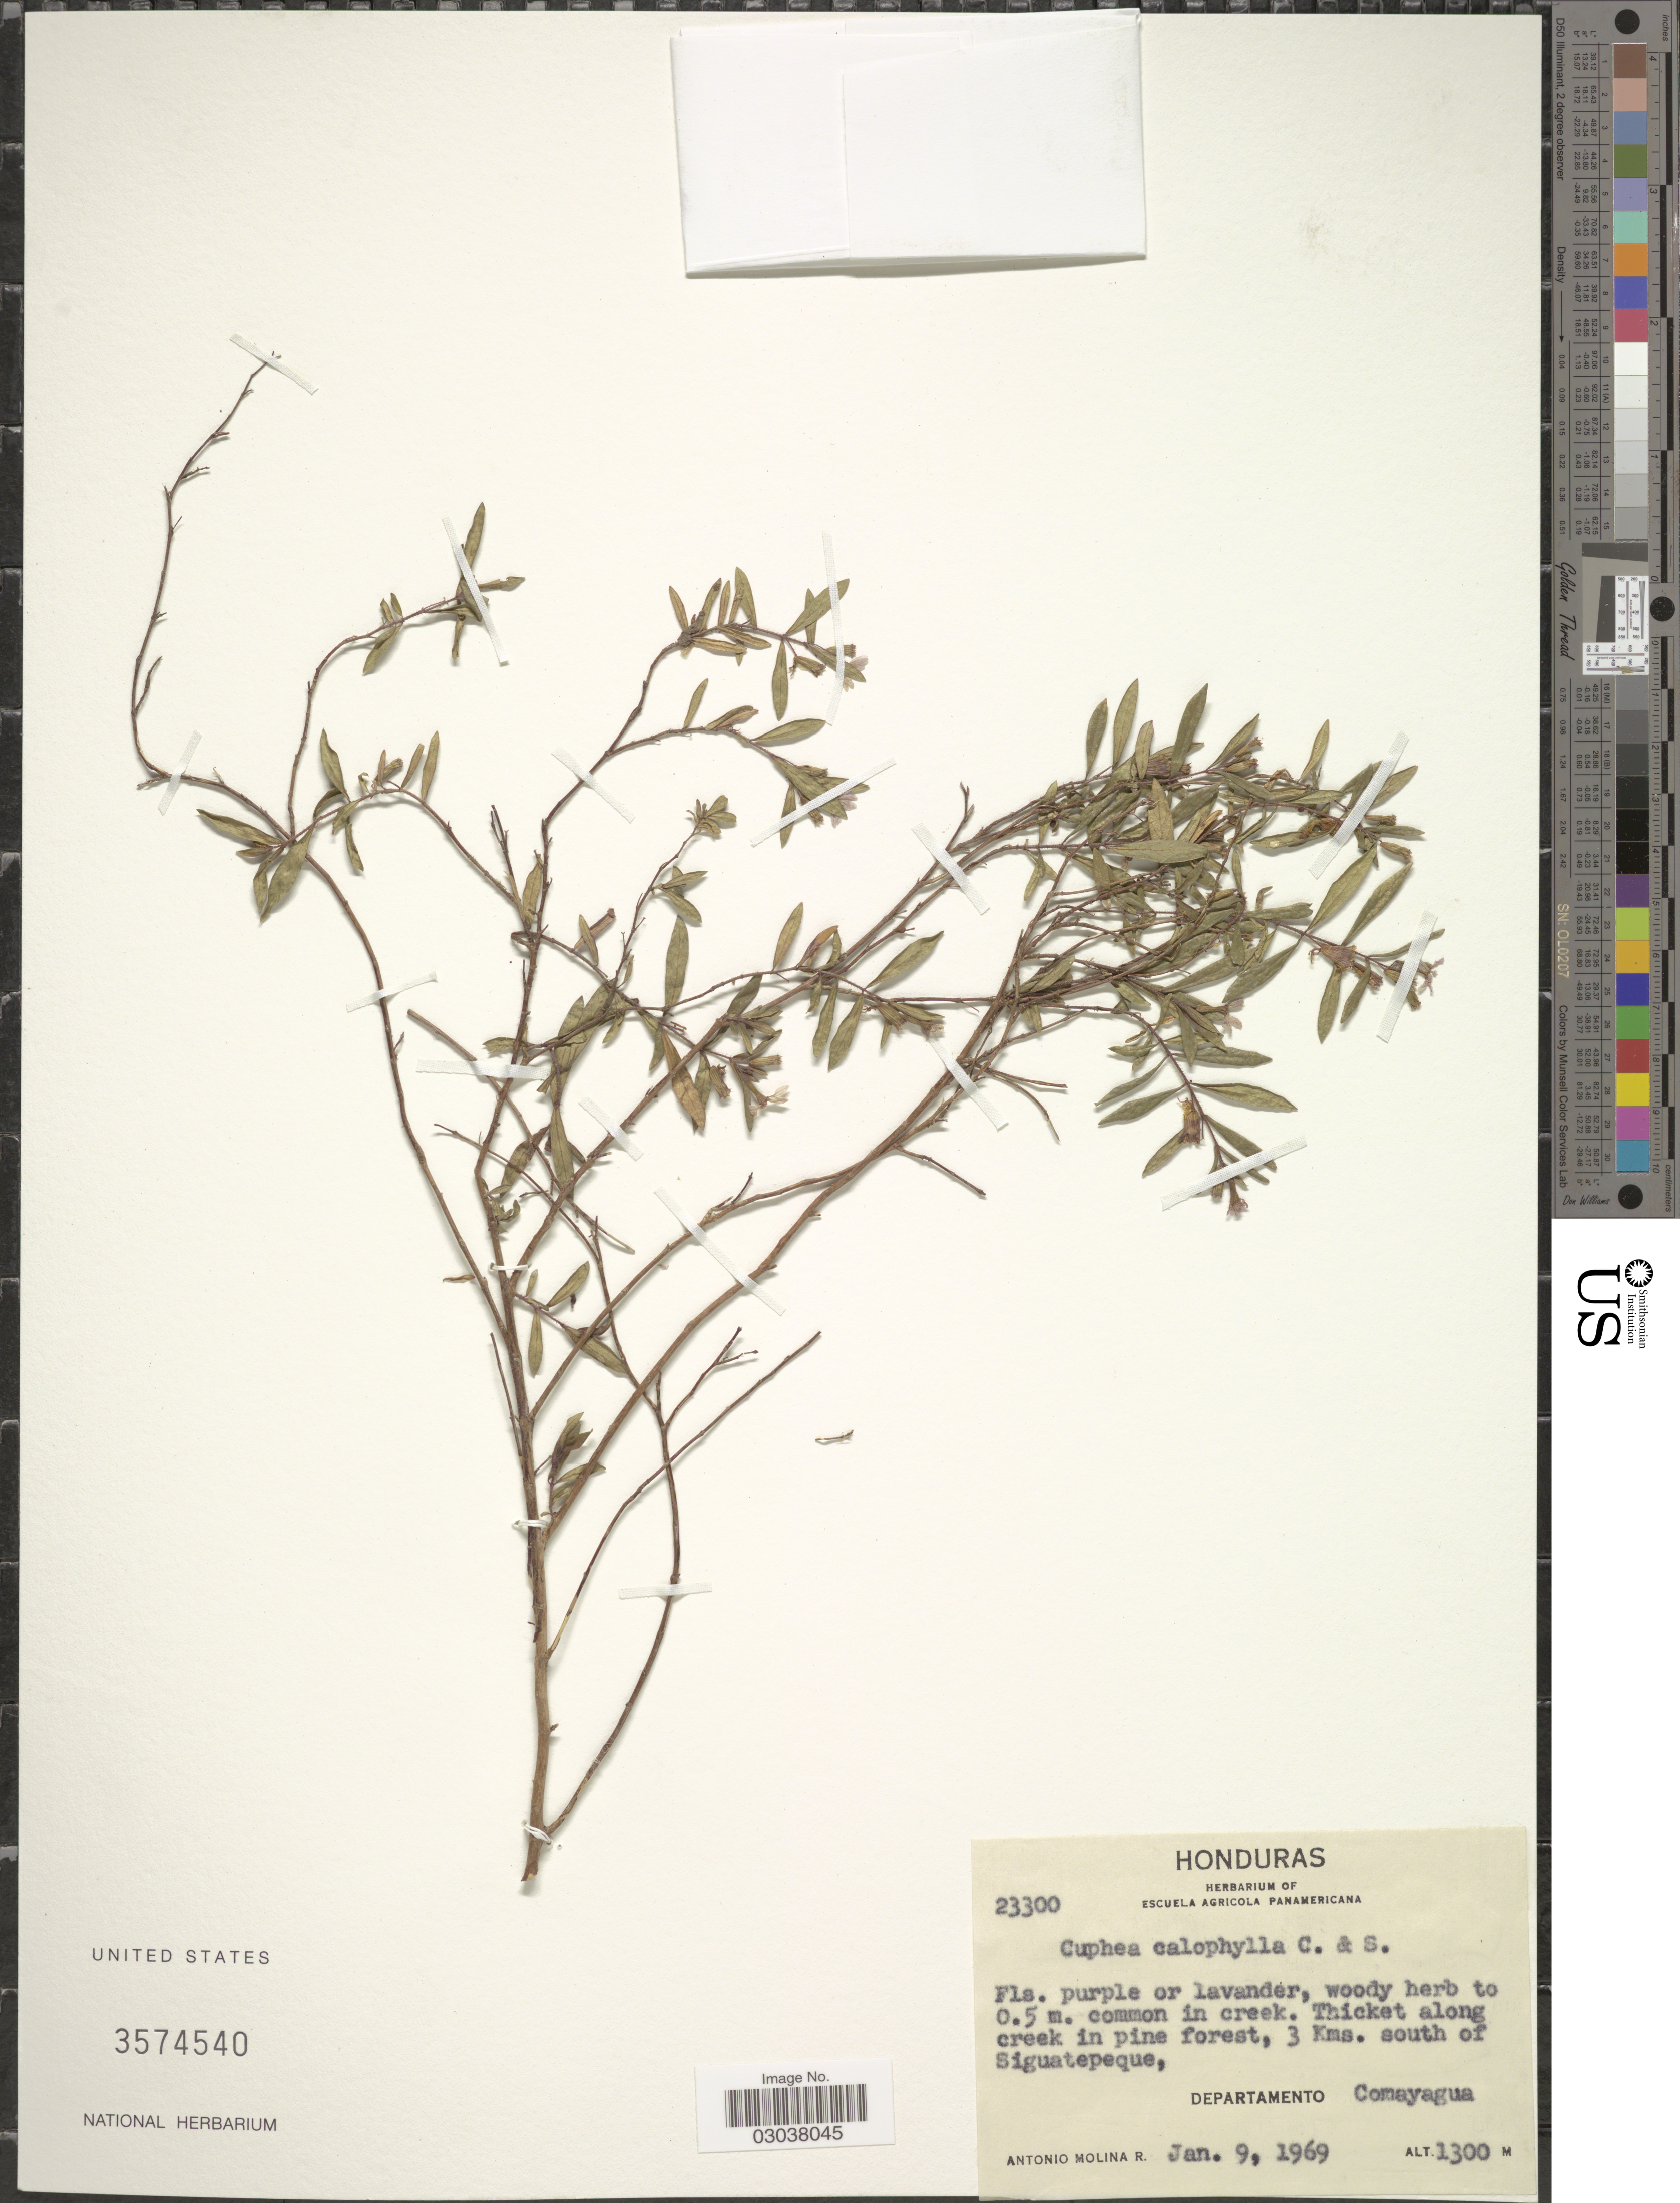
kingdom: Plantae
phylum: Tracheophyta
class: Magnoliopsida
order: Myrtales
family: Lythraceae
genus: Cuphea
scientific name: Cuphea calophylla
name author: Cham. & Schltdl.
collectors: A. Molina R.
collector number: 23300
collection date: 1969-01-09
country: Honduras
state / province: Comayagua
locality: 3 Kms. south of Siguatepeque, Departamento Comayagua.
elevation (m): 1300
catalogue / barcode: US 3574540